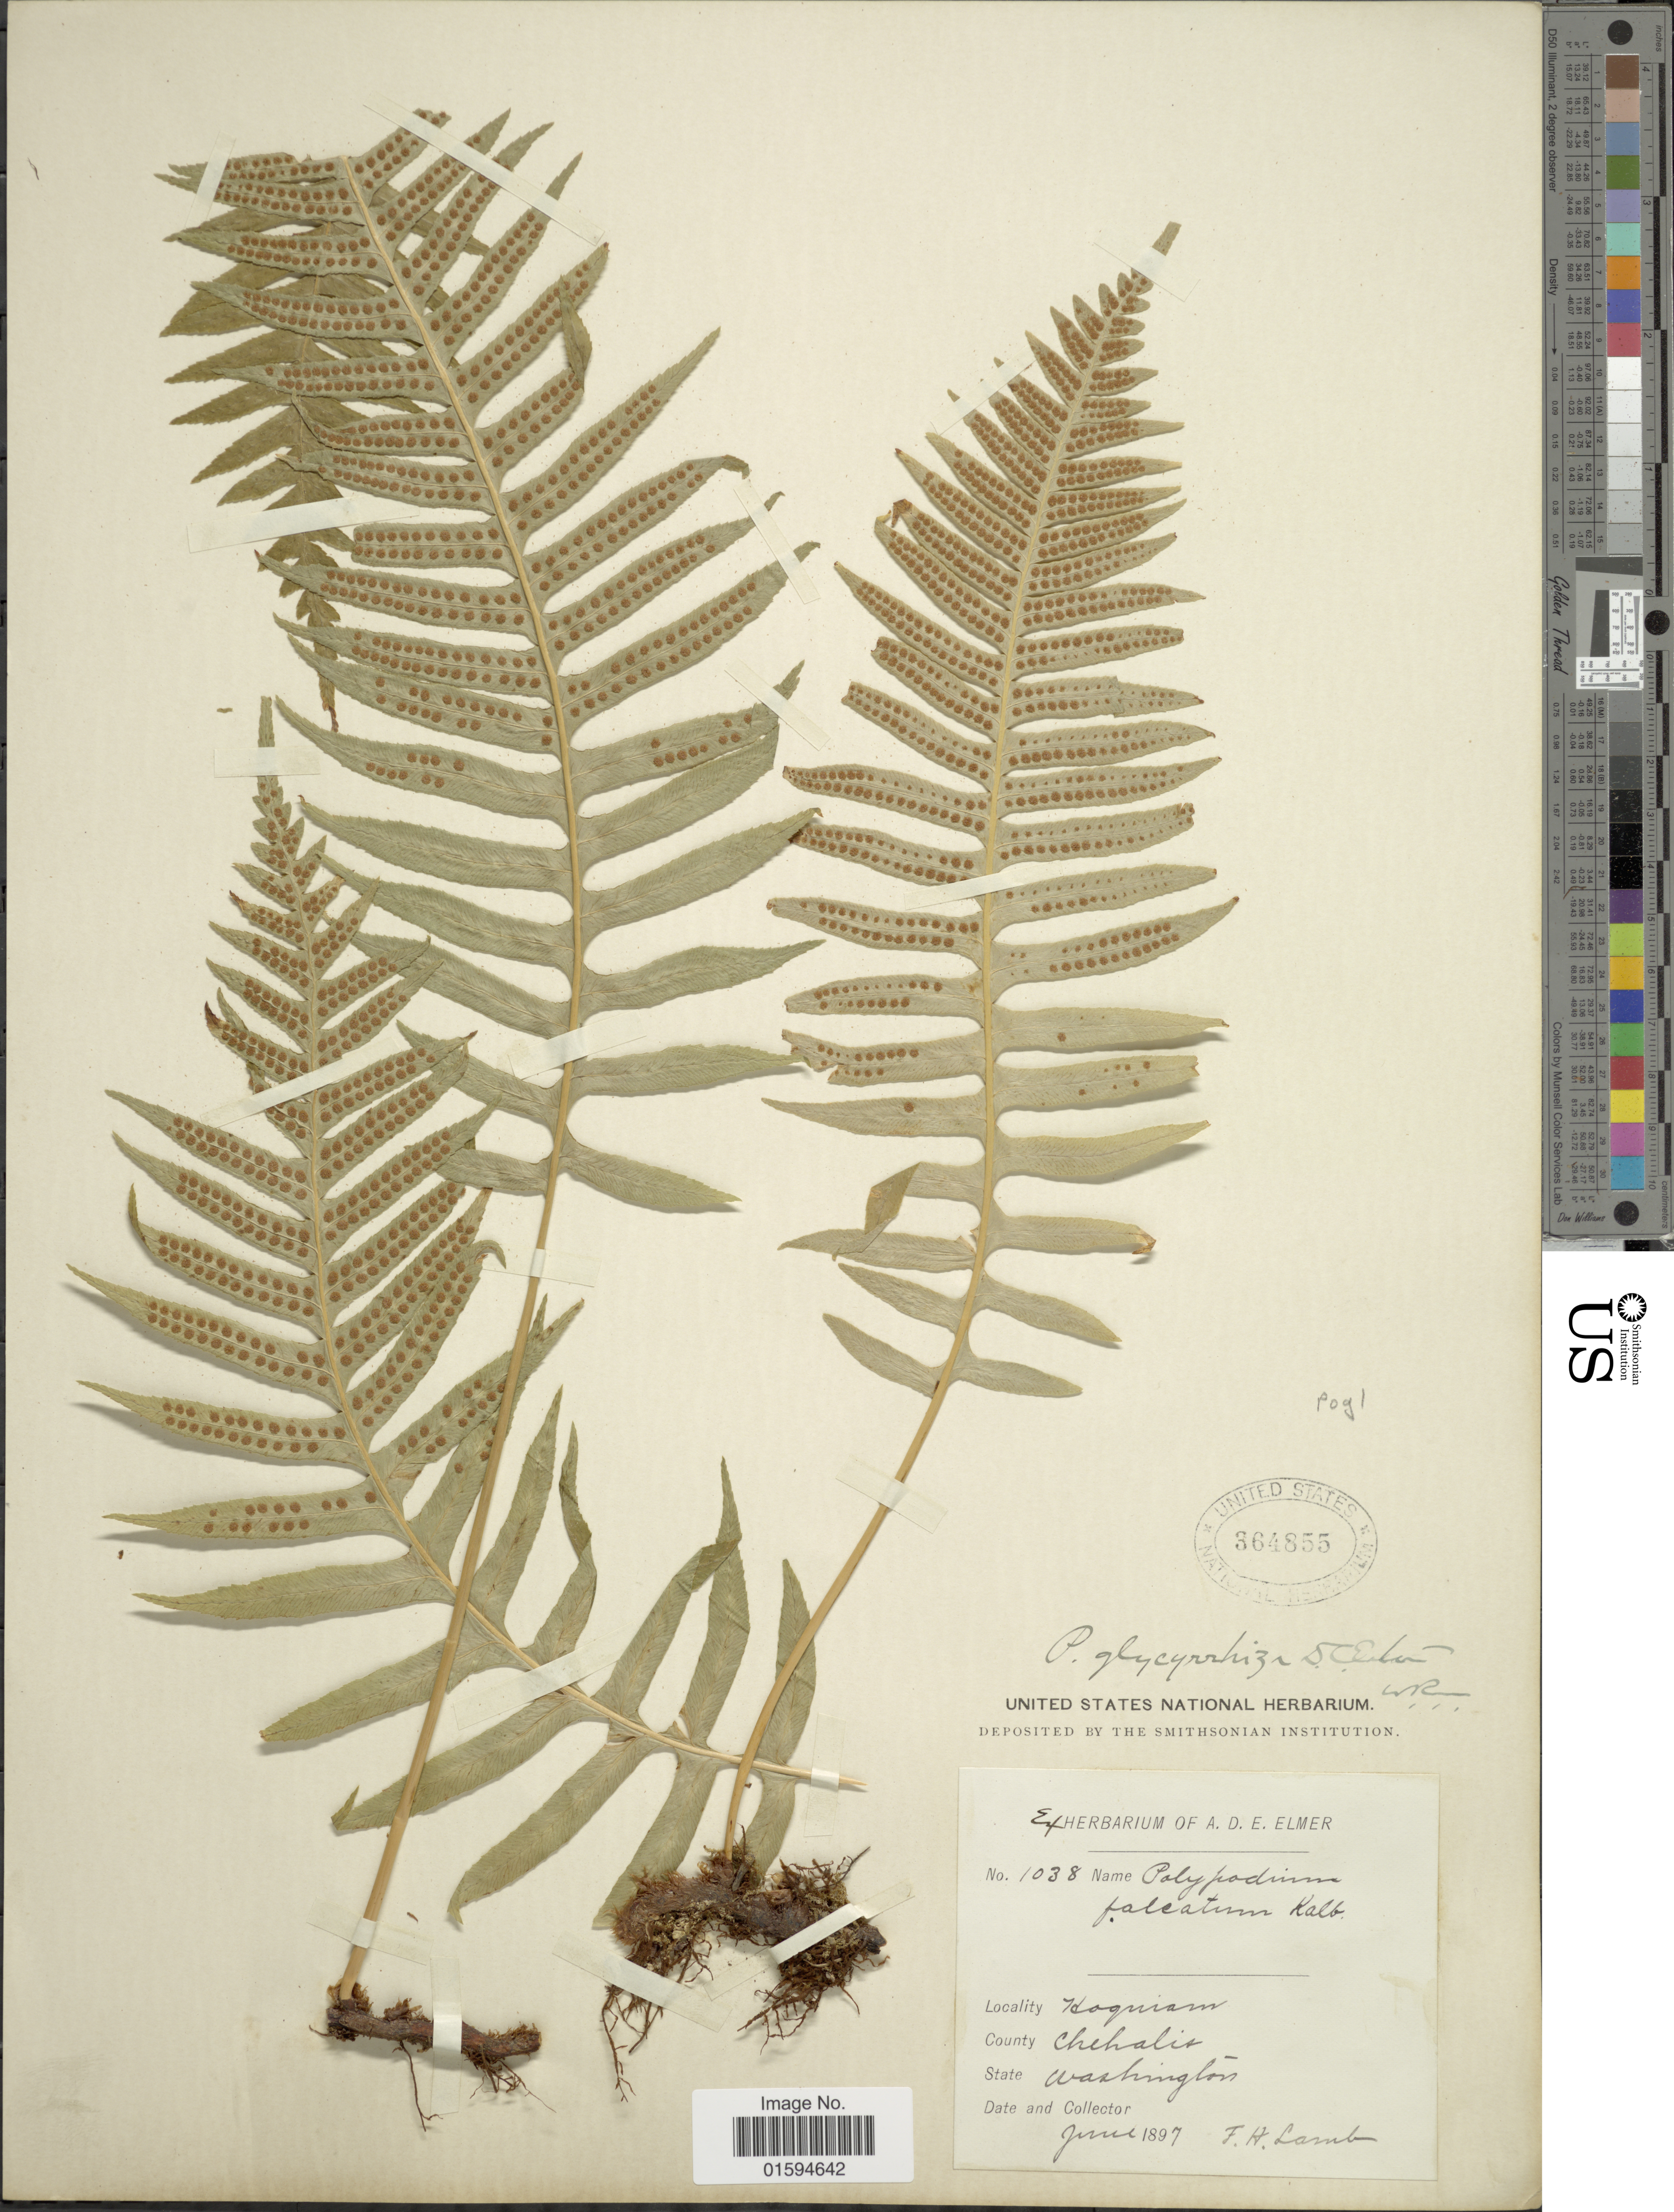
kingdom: Plantae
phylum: Tracheophyta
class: Polypodiopsida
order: Polypodiales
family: Polypodiaceae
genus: Polypodium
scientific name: Polypodium glycyrrhiza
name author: D.C. Eaton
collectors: F. H. Lamb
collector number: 1038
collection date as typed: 1897-05-13 [interpreted]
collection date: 1897-06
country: United States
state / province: Washington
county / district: Grays Harbor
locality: Hoquiam.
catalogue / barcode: US 364855